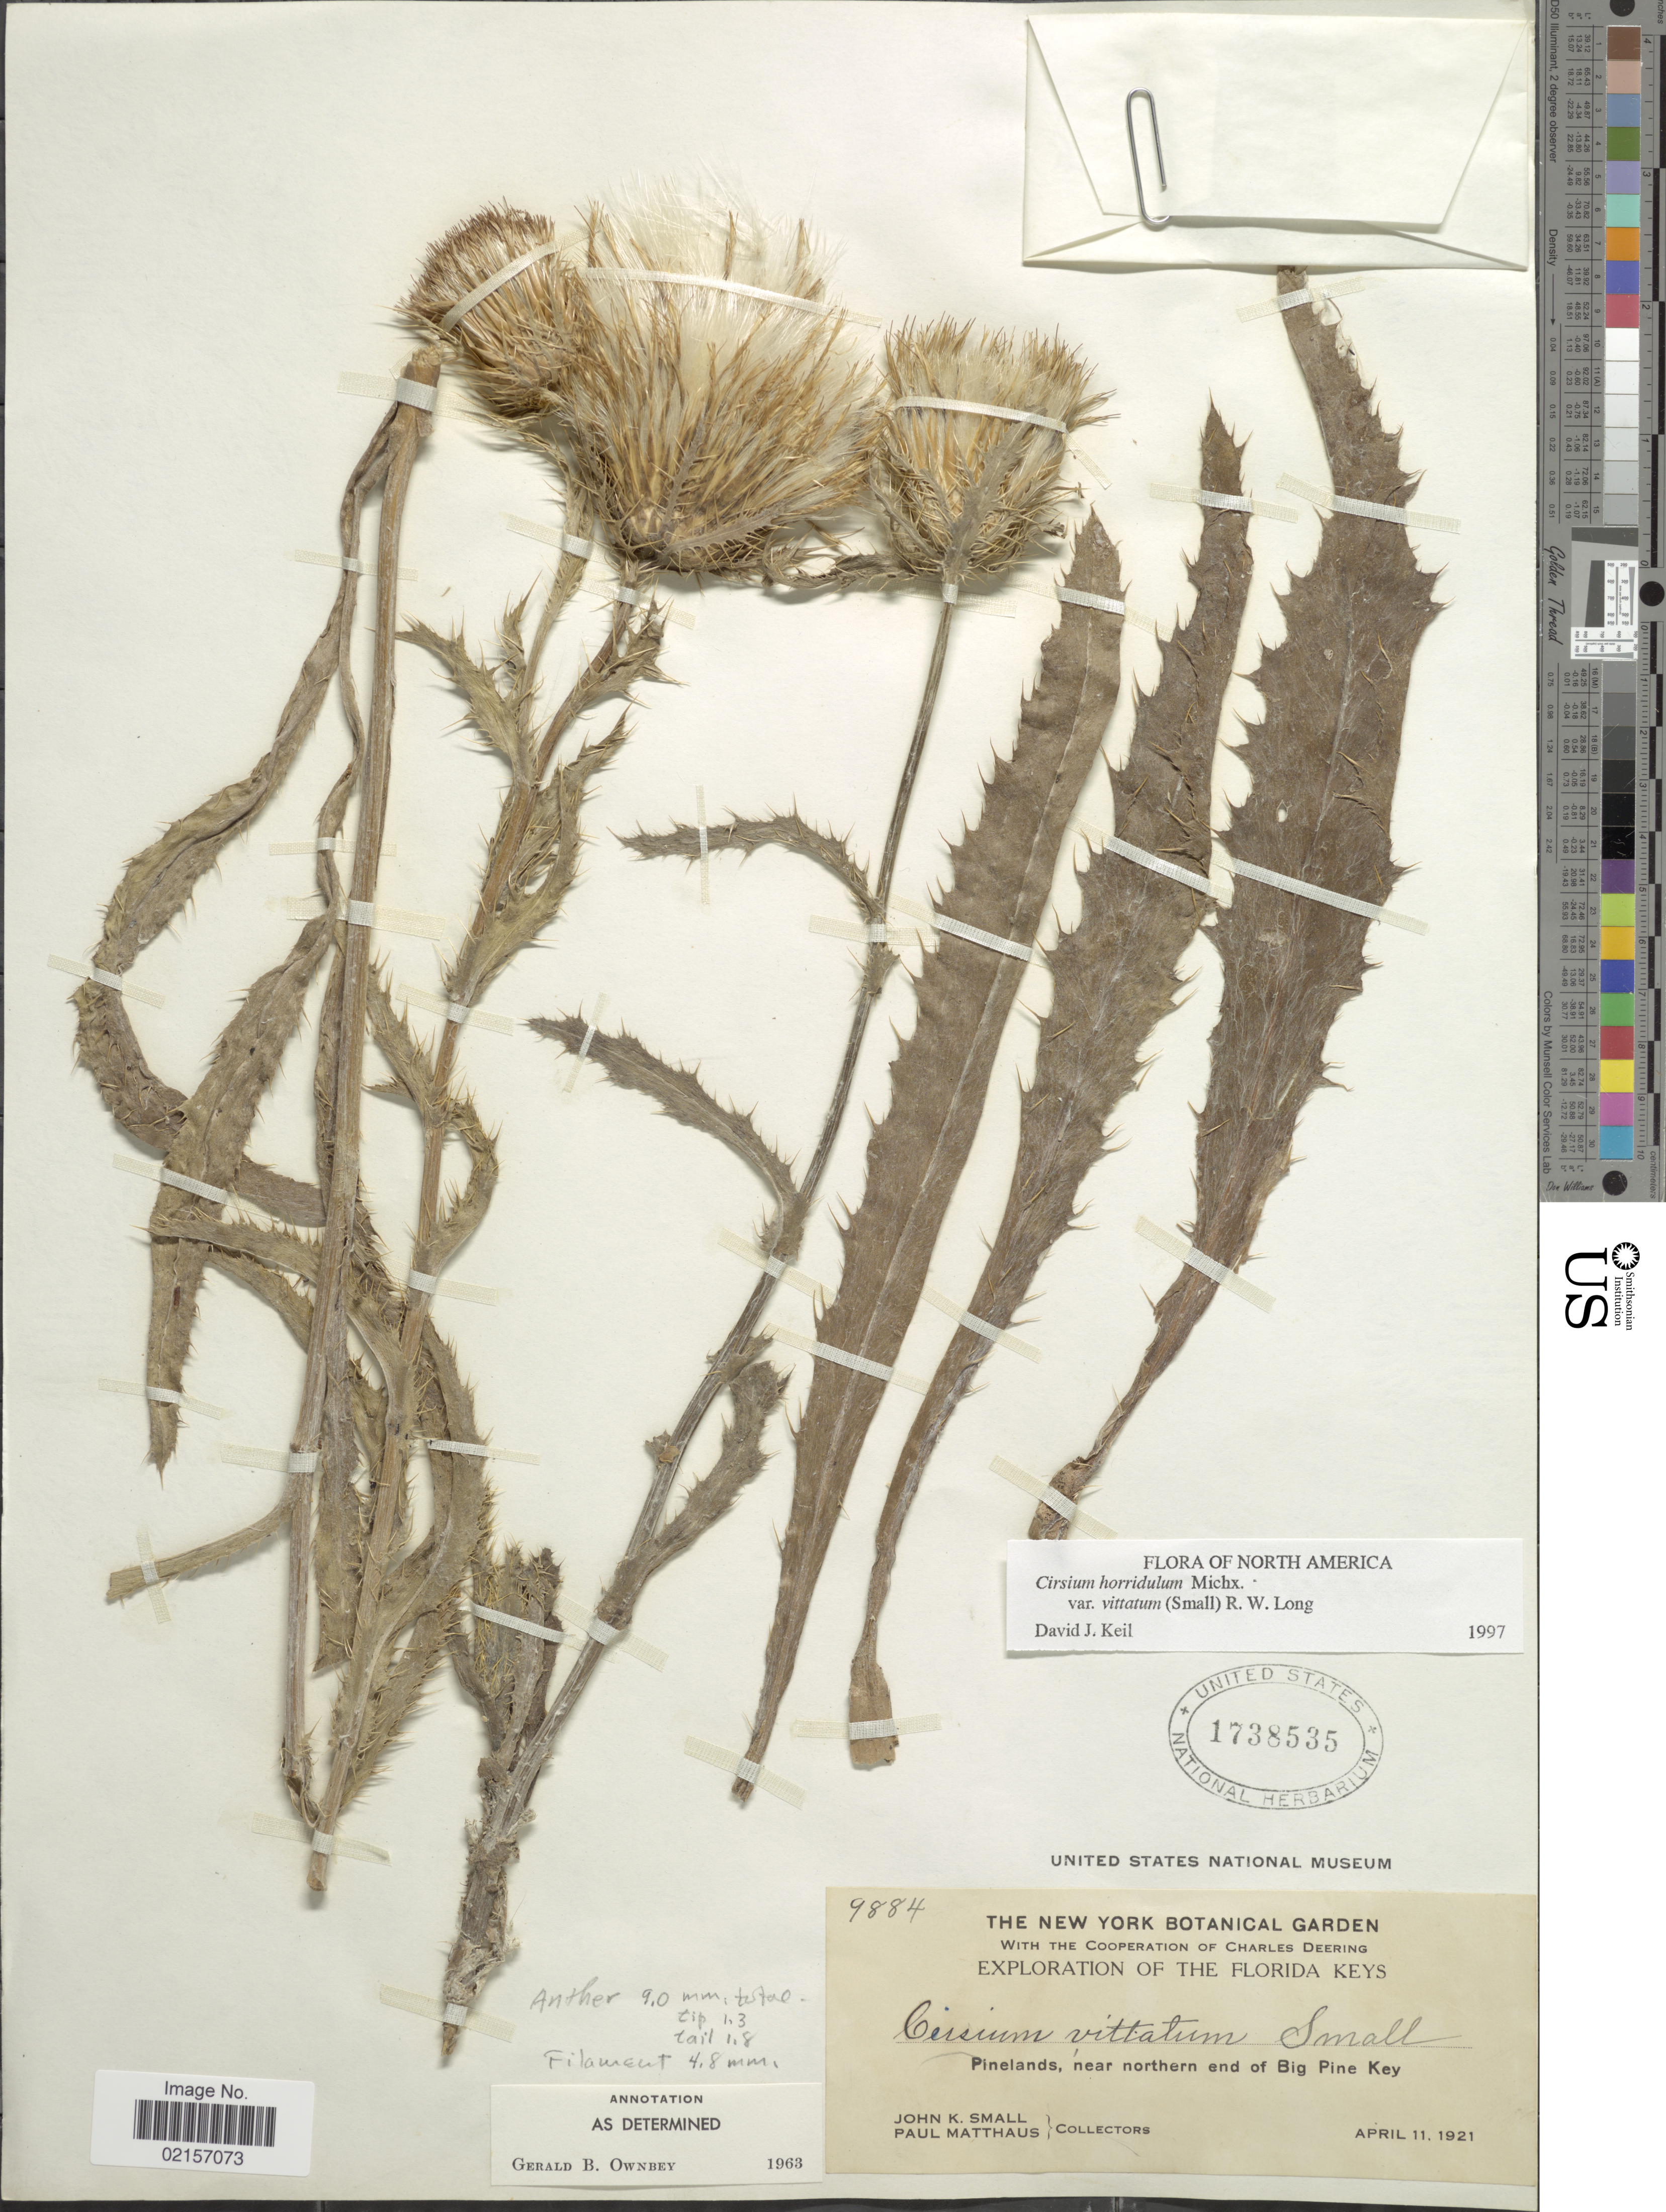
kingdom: Plantae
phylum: Tracheophyta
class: Magnoliopsida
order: Asterales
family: Asteraceae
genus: Cirsium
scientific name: Cirsium horridulum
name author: Michx.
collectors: J. K. Small & P. Matthaus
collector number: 9884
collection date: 1921-04-11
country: United States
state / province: Florida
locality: Florida Keys, Pinelands, near northern end of Big Pine Key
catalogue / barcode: US 1738535